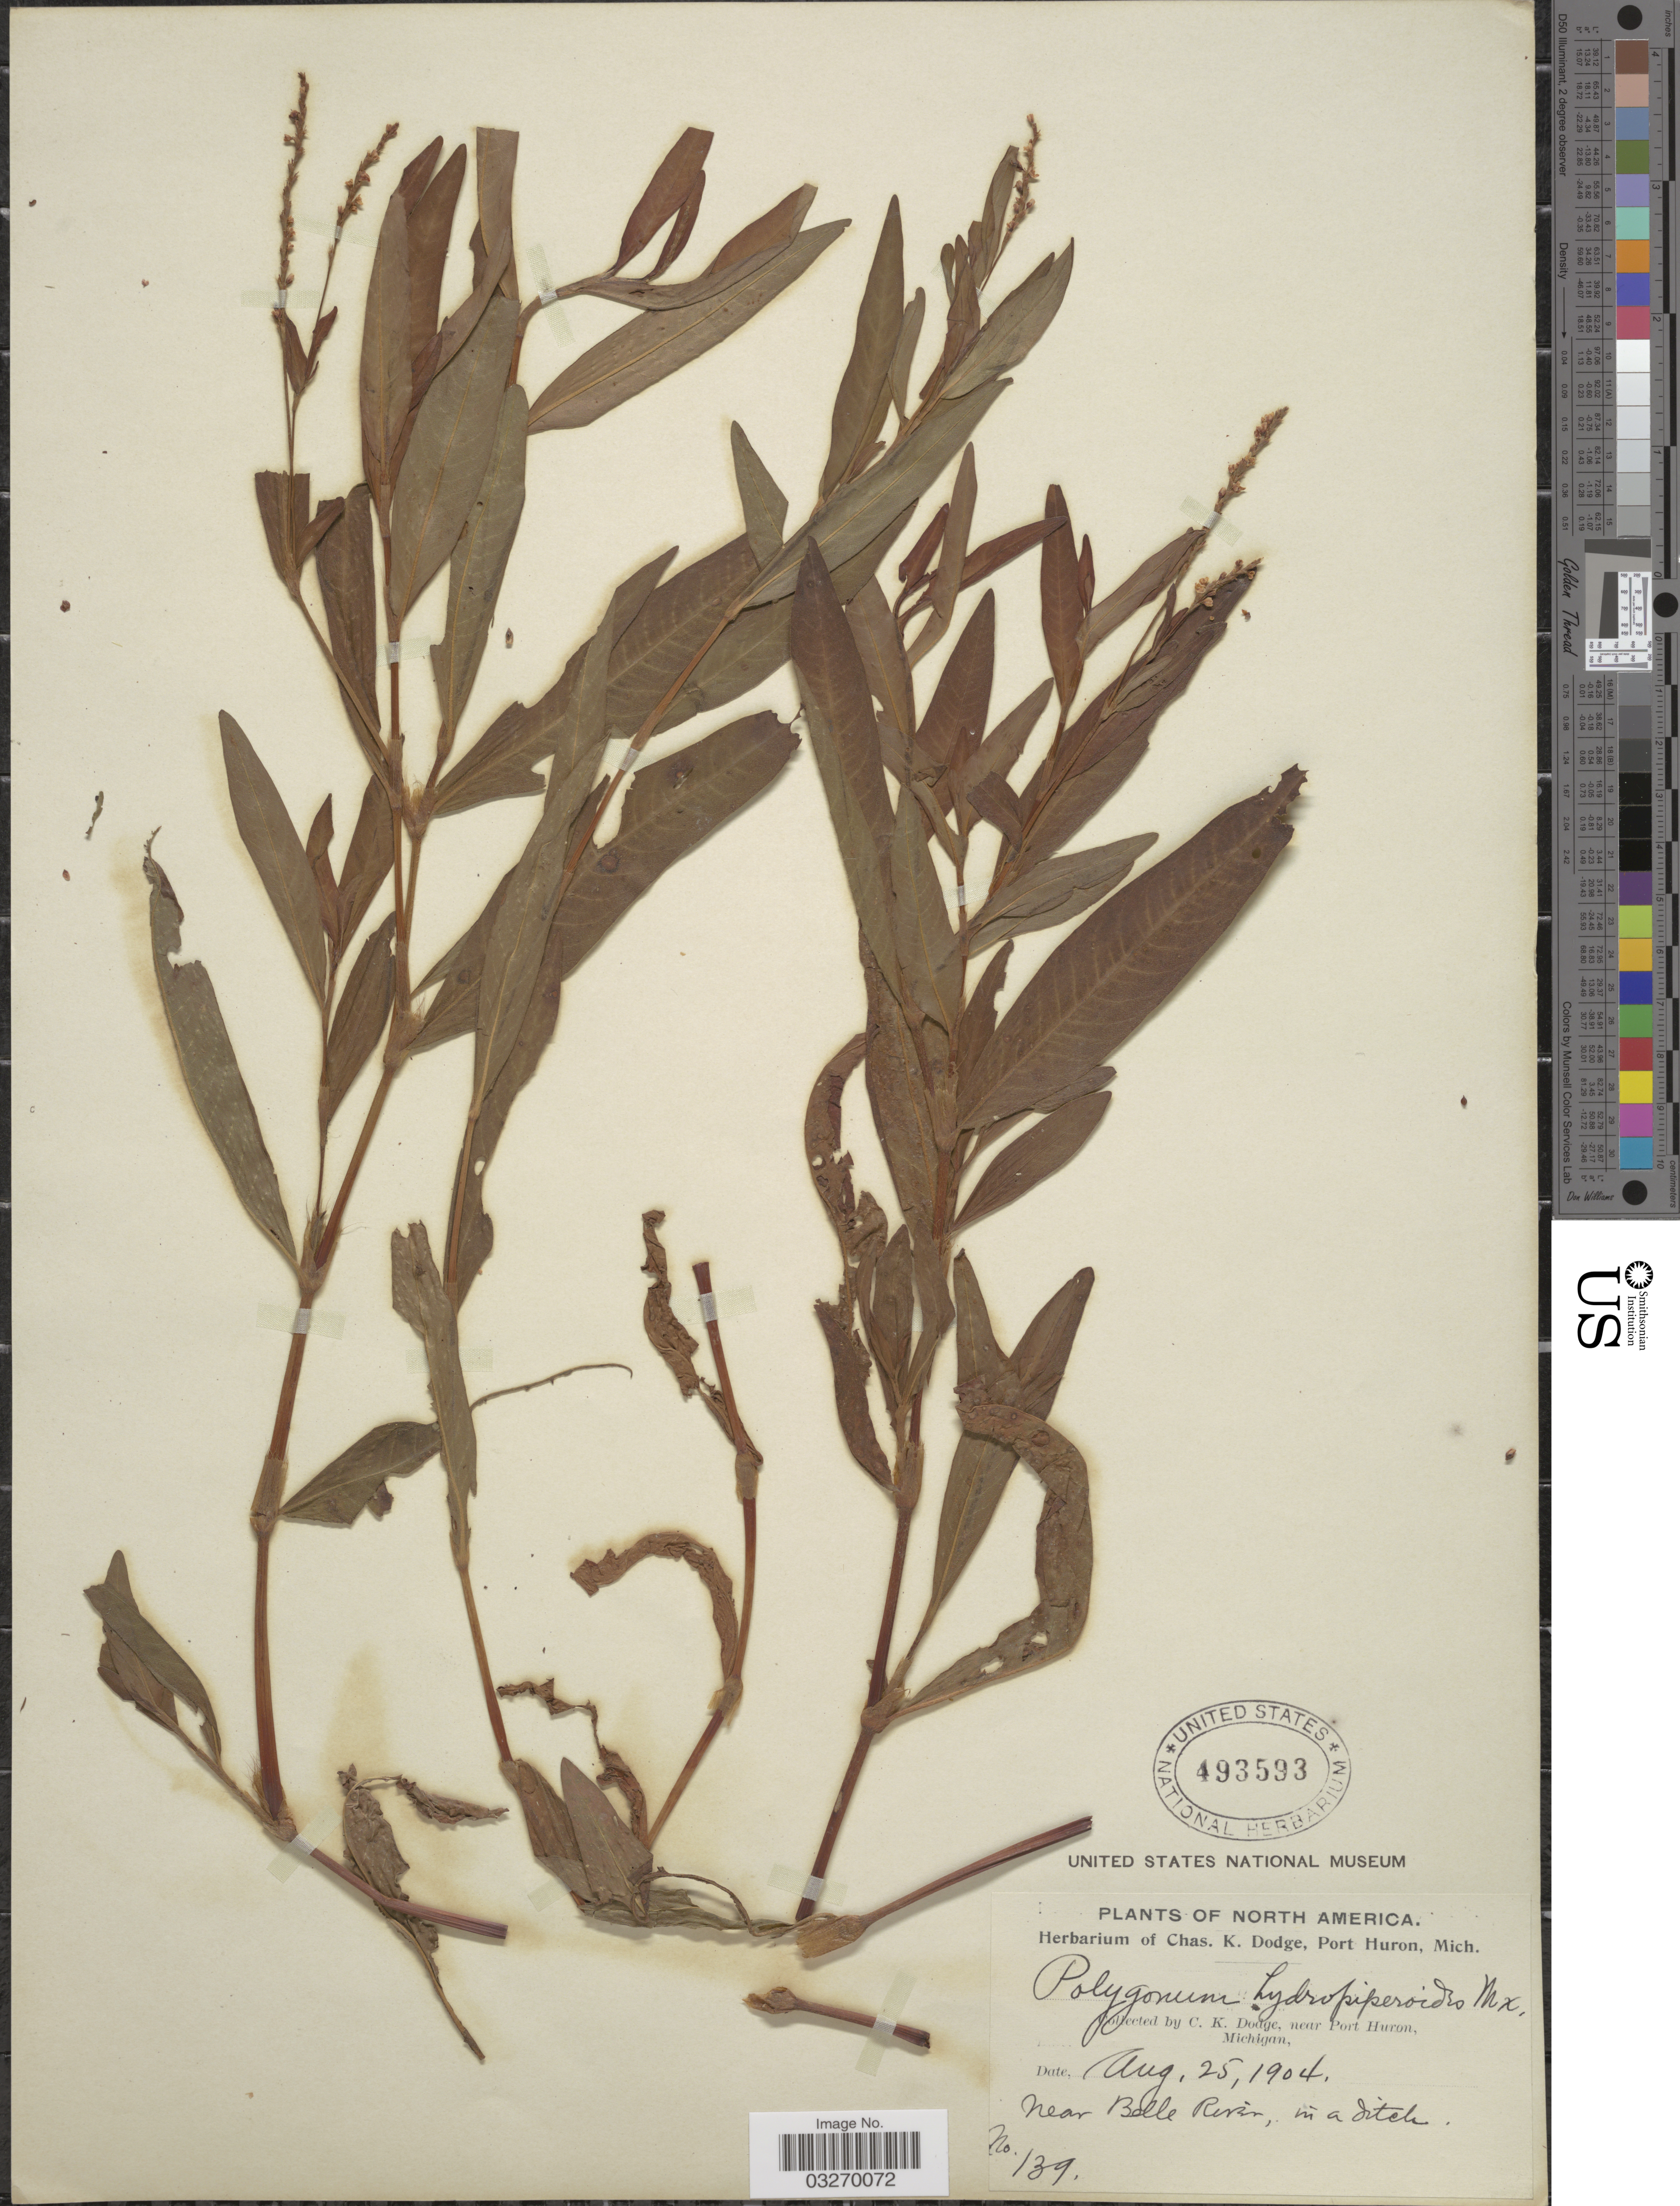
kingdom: Plantae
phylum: Tracheophyta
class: Magnoliopsida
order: Caryophyllales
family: Polygonaceae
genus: Persicaria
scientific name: Persicaria hydropiperoides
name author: (Michx.) Small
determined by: Atha, D. E.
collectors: C. K. Dodge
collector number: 139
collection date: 1904-08-25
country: United States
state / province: Michigan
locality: Near Port Huron. Near Belle River, in a ditch.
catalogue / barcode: US 493593